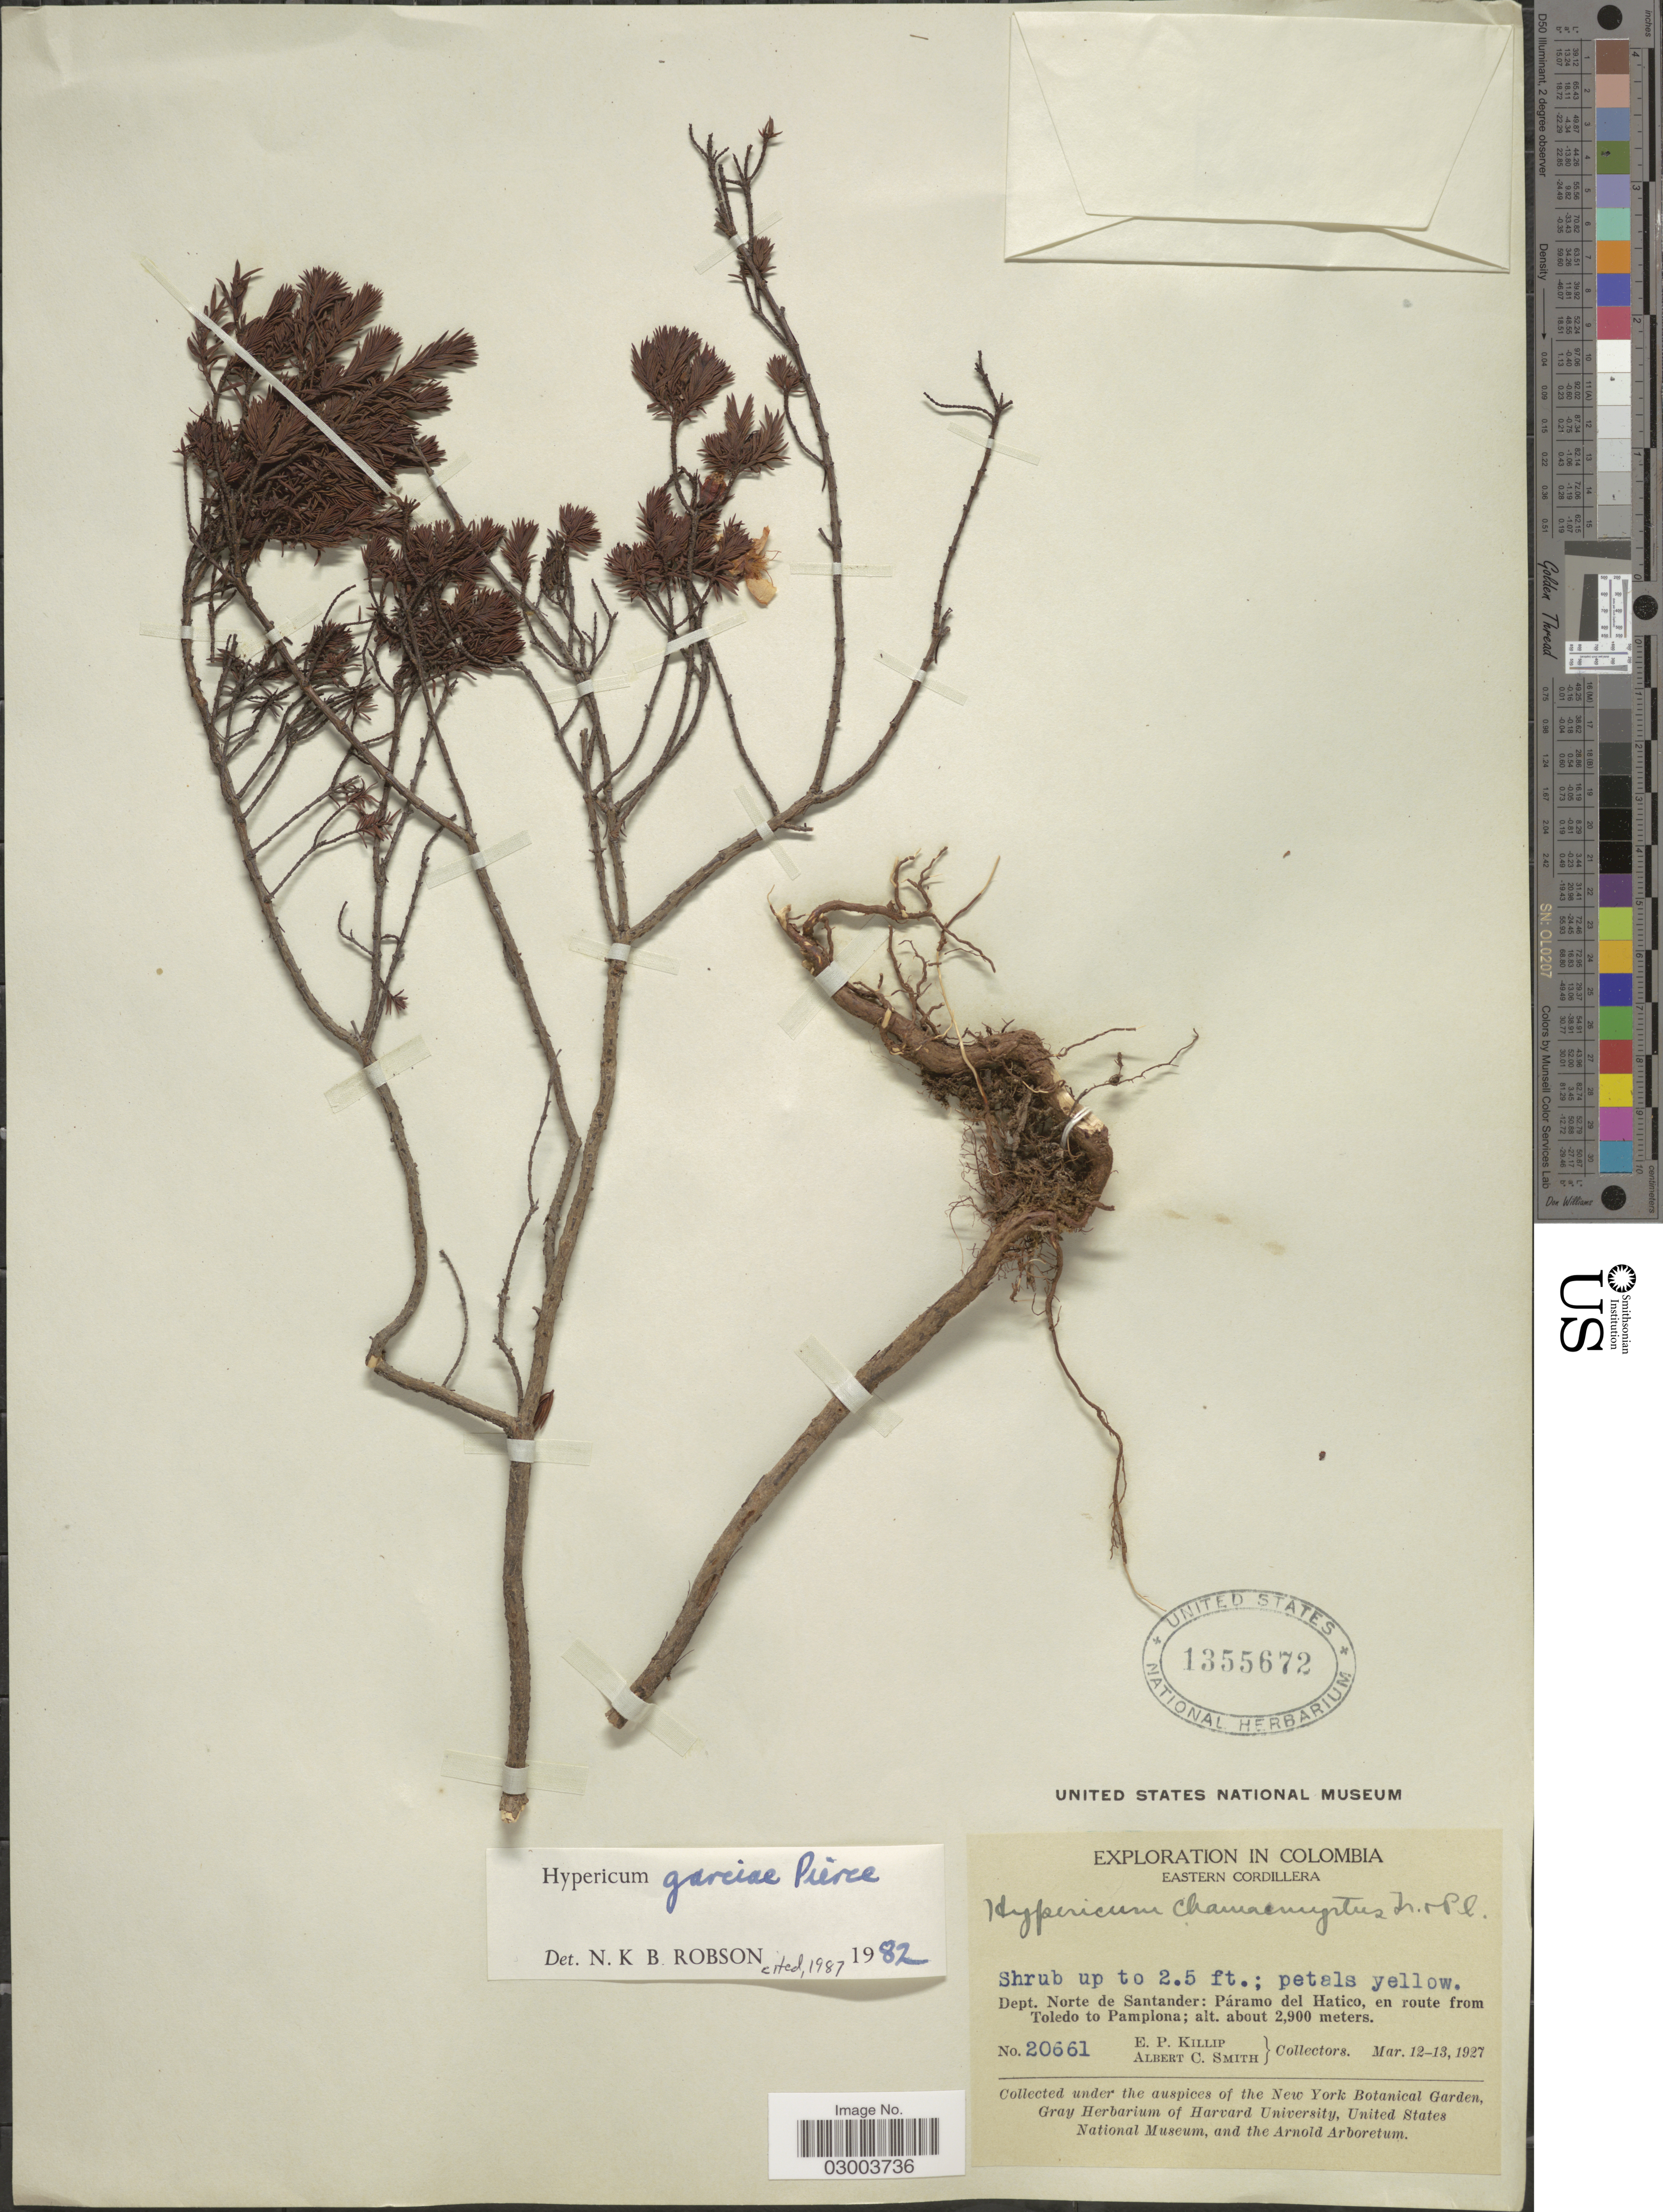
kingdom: Plantae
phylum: Tracheophyta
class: Magnoliopsida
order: Malpighiales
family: Hypericaceae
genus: Hypericum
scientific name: Hypericum garciae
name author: Pierce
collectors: E. P. Killip & A. C. Smith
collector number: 20661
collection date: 1927-03-12/1927-03-13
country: Colombia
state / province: Norte de Santander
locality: Eastern Cordillera, Dept. Norte de Santander: Páramo del Hatico, en route from Toledo to Pamplona.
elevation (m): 2900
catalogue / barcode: US 1355672